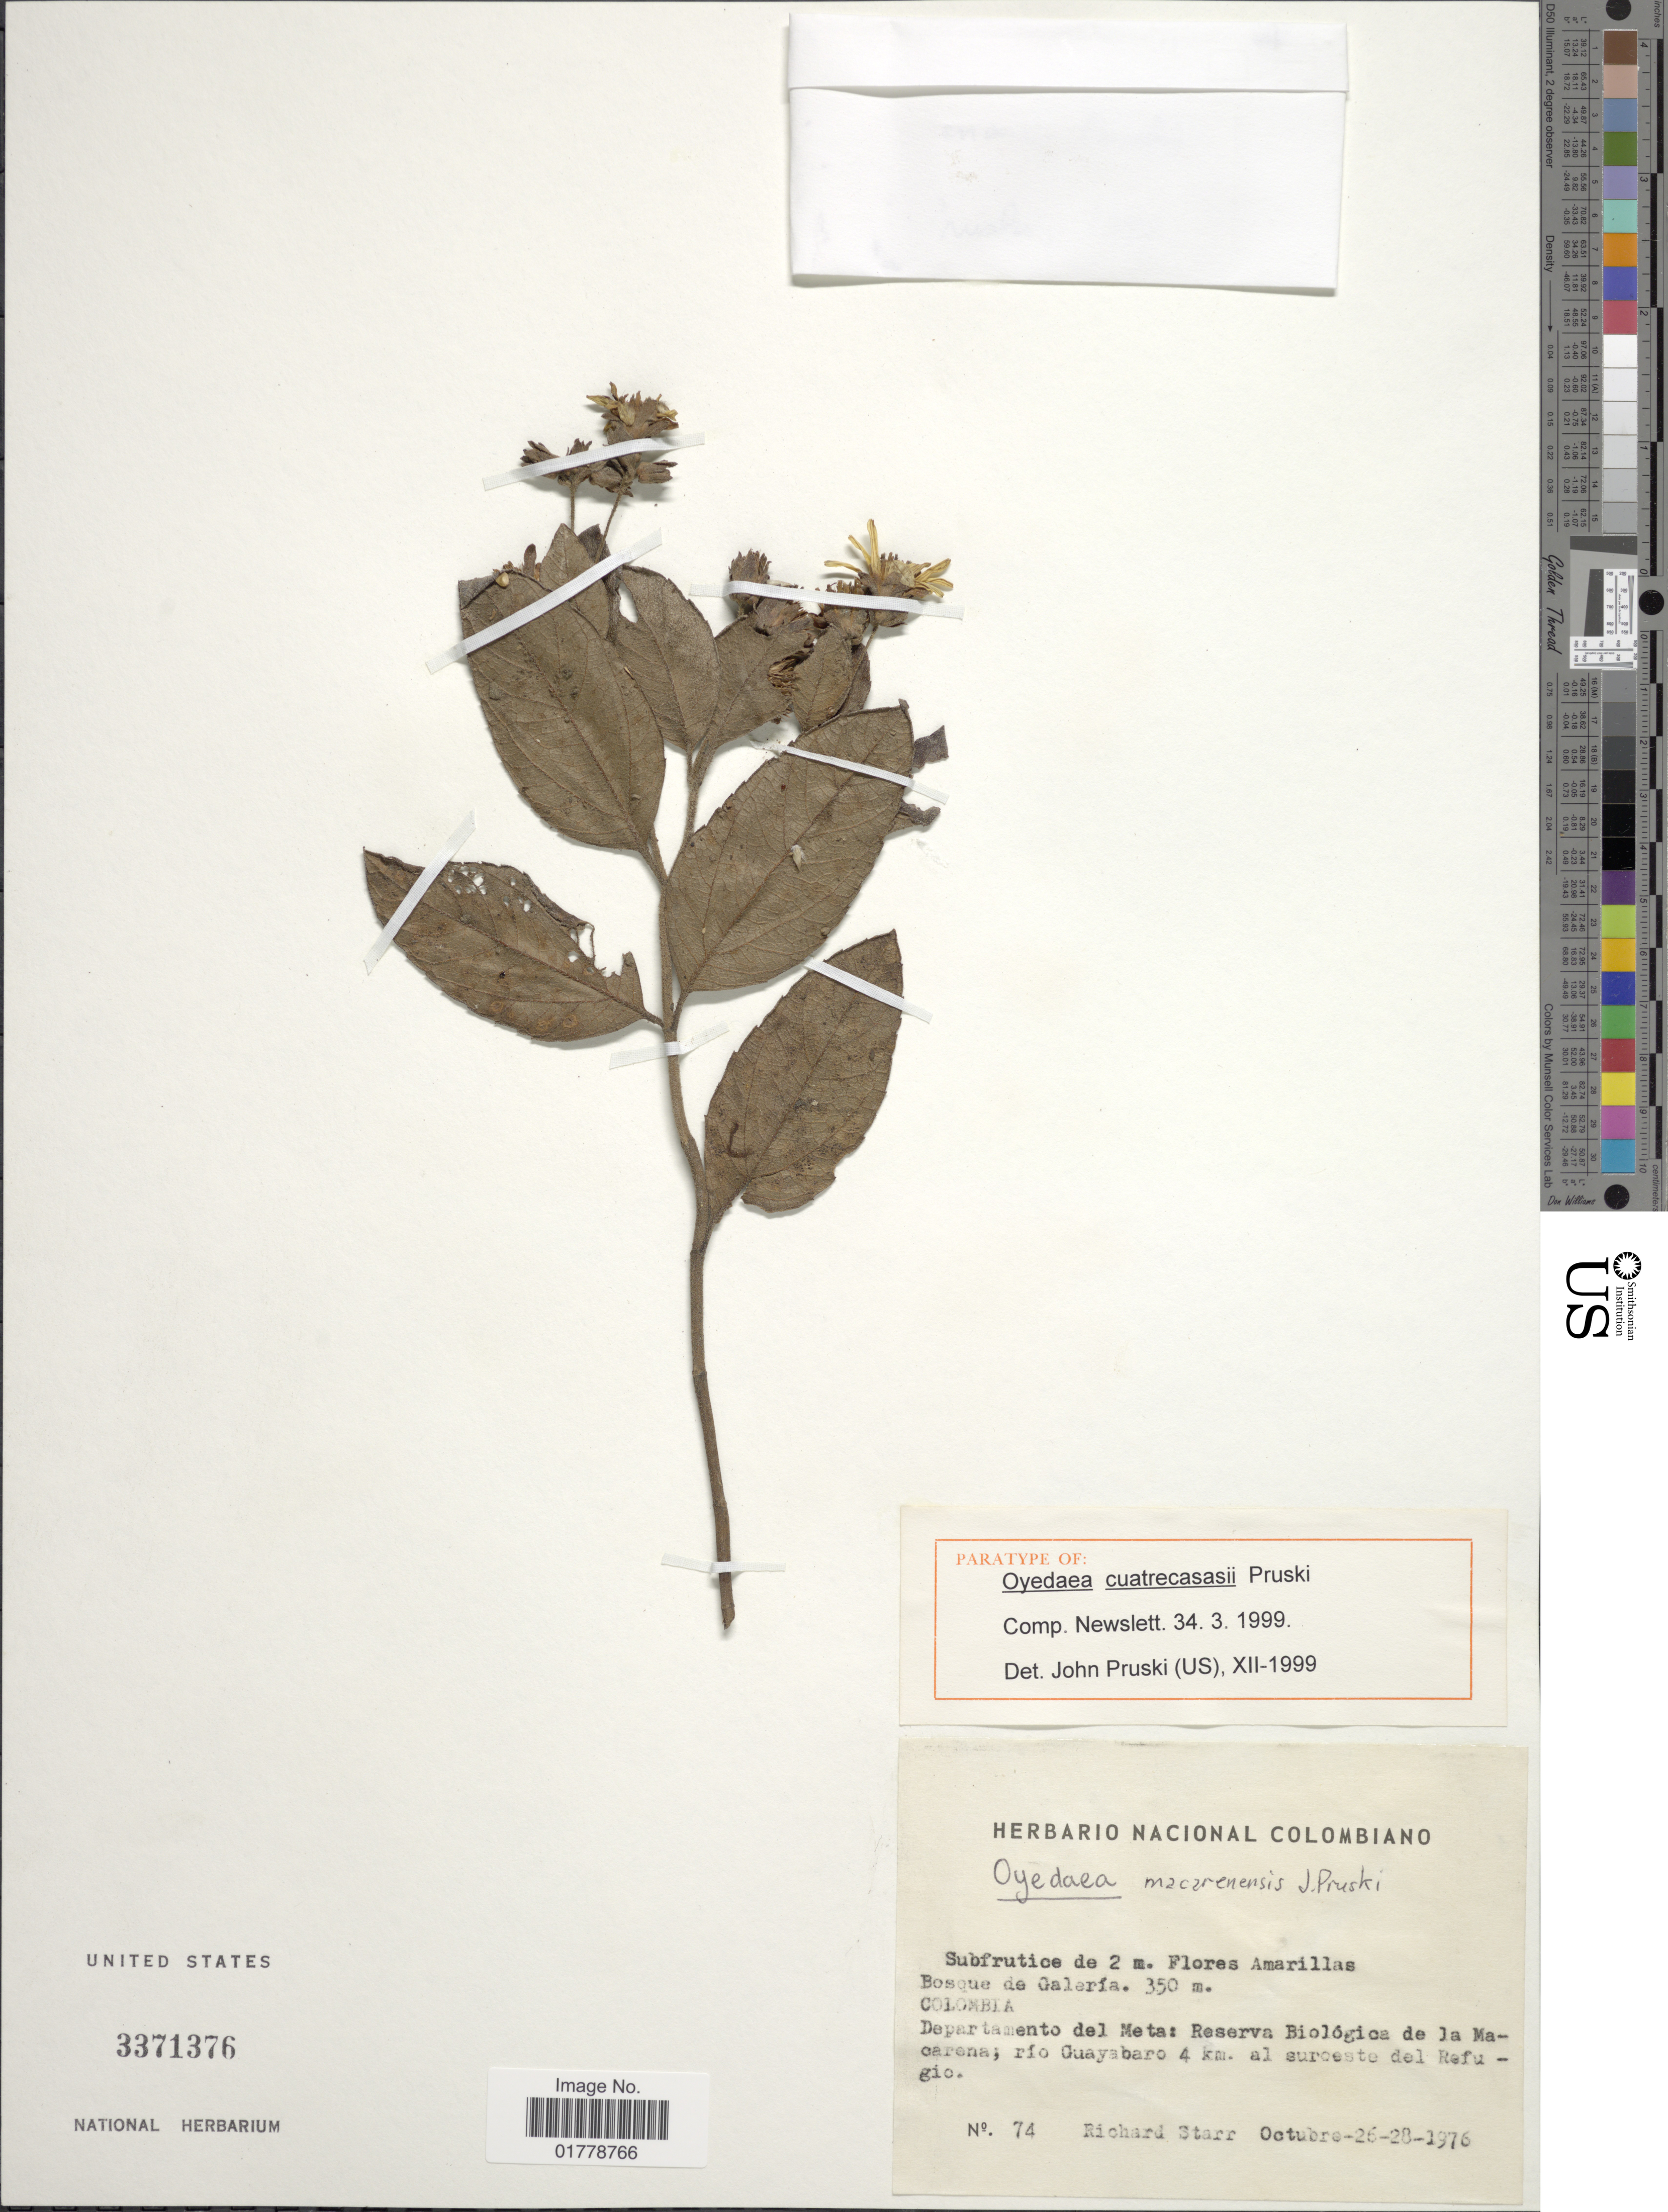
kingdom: Plantae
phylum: Tracheophyta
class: Magnoliopsida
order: Asterales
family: Asteraceae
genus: Oyedaea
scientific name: Oyedaea cuatrecasasii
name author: Pruski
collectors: R. Starr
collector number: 74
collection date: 1976-10-26/1976-10-28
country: Colombia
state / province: Meta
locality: Departamento del Meta: Reserva Biológica de la Macarena; río Guayabaro 4 km. al suroeste del Rafugio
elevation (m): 350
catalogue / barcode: US 3371376